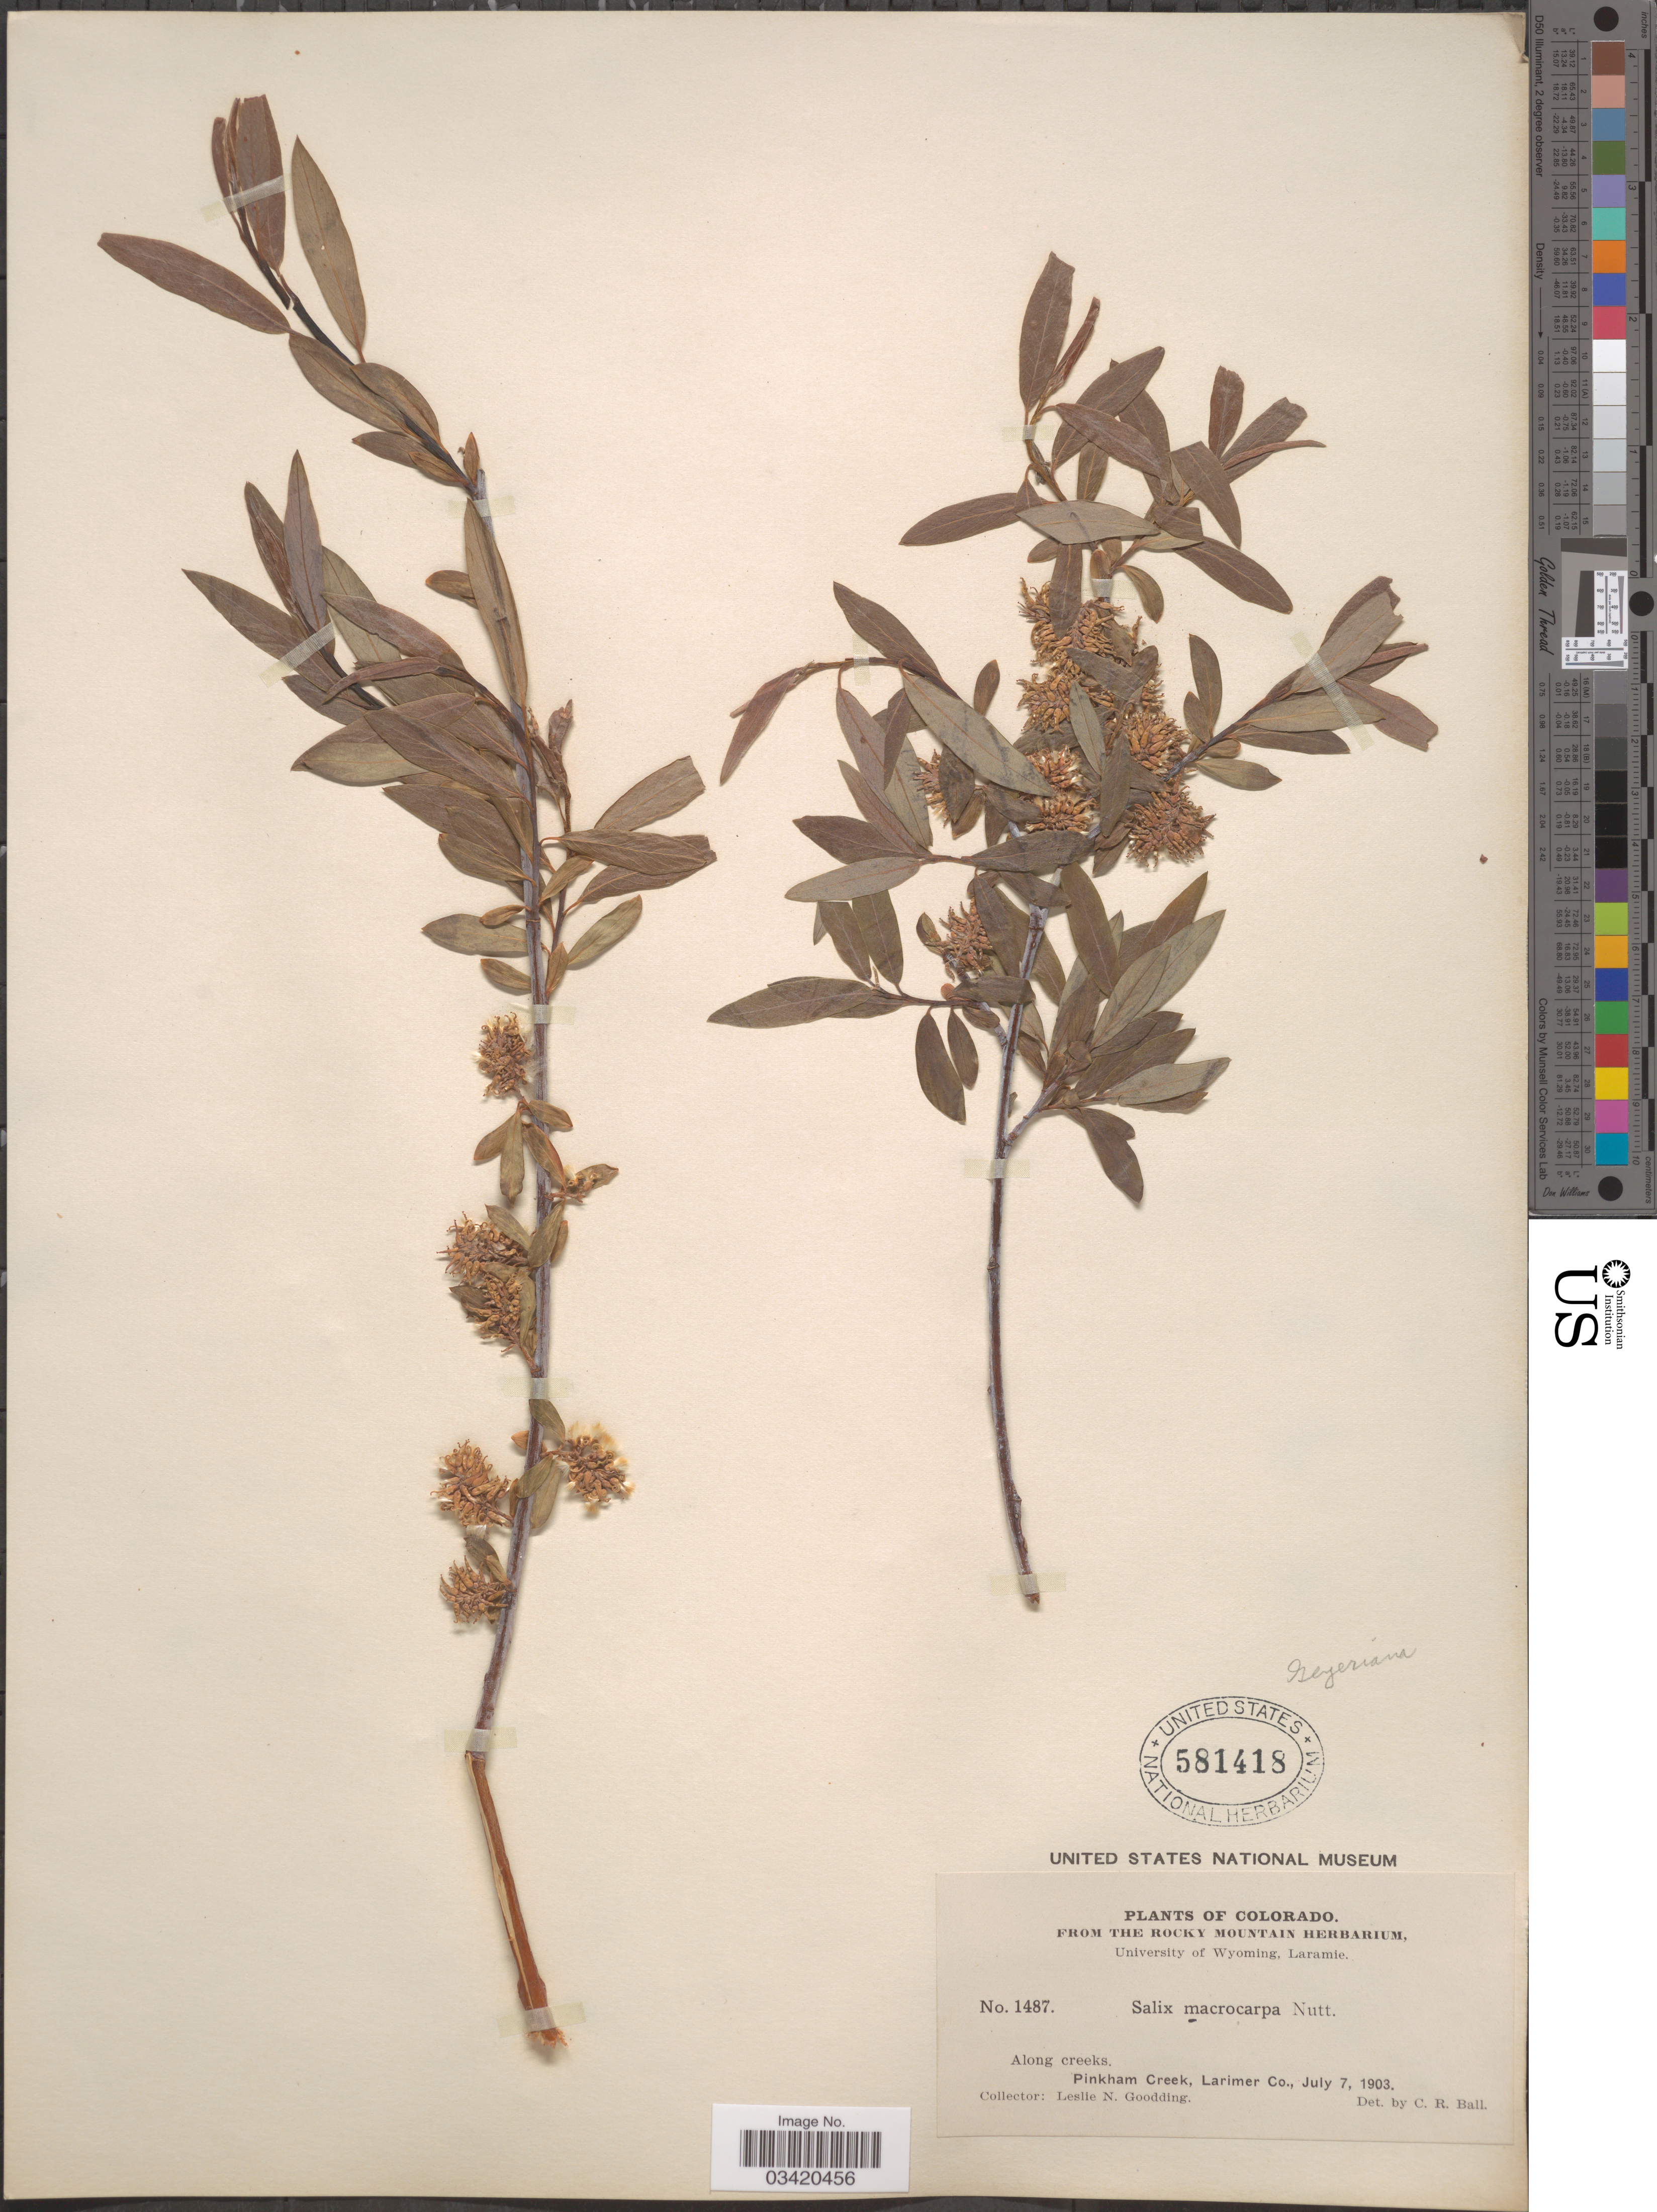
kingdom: Plantae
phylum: Tracheophyta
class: Magnoliopsida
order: Malpighiales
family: Salicaceae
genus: Salix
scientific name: Salix geyeriana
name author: Andersson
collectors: L. N. Goodding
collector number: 1487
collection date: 1903-07-07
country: United States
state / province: Colorado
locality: Pinkham Creek, Larimer Co.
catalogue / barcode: US 581418